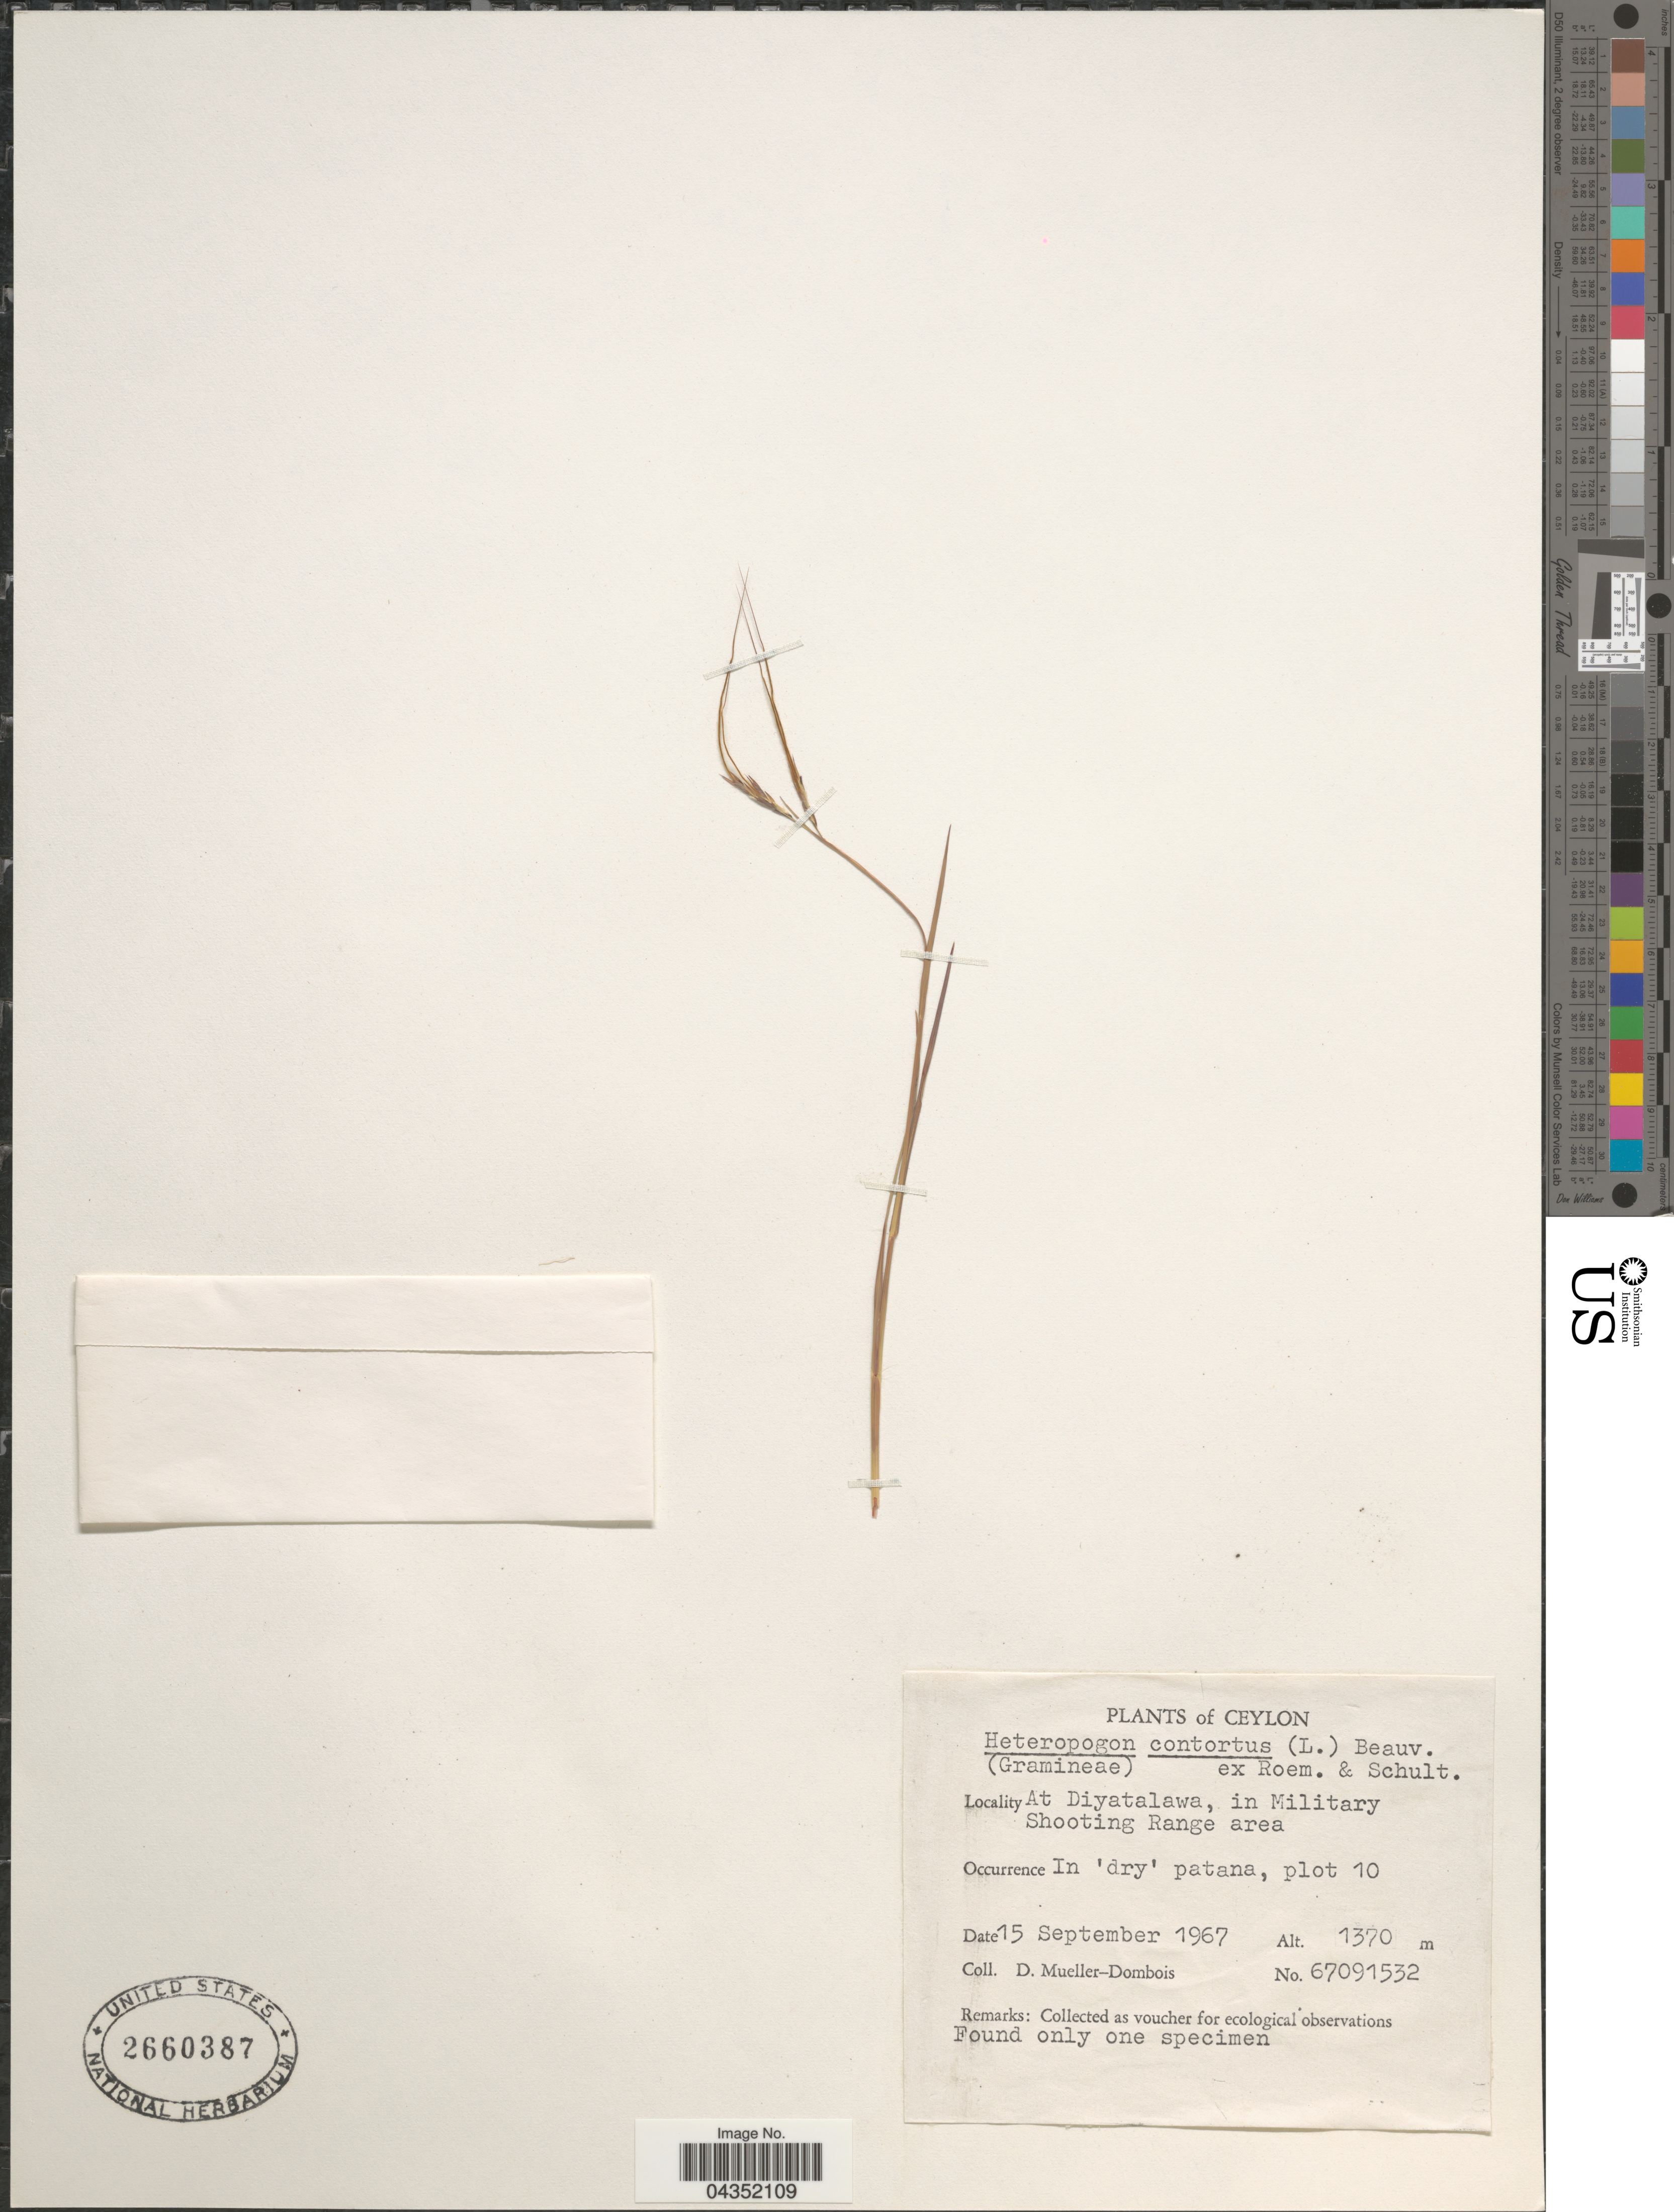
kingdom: Plantae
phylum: Tracheophyta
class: Liliopsida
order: Poales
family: Poaceae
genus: Heteropogon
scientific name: Heteropogon contortus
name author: (L.) P. Beauv. ex Roem. & Schult.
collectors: D. Mueller-Dombois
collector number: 67091532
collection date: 1967-09-15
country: Sri Lanka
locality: Ceylon. At Diyatalawa, in Military Shooting Range area. In 'dry' patana, plot 10.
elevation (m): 1370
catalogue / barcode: US 2660387